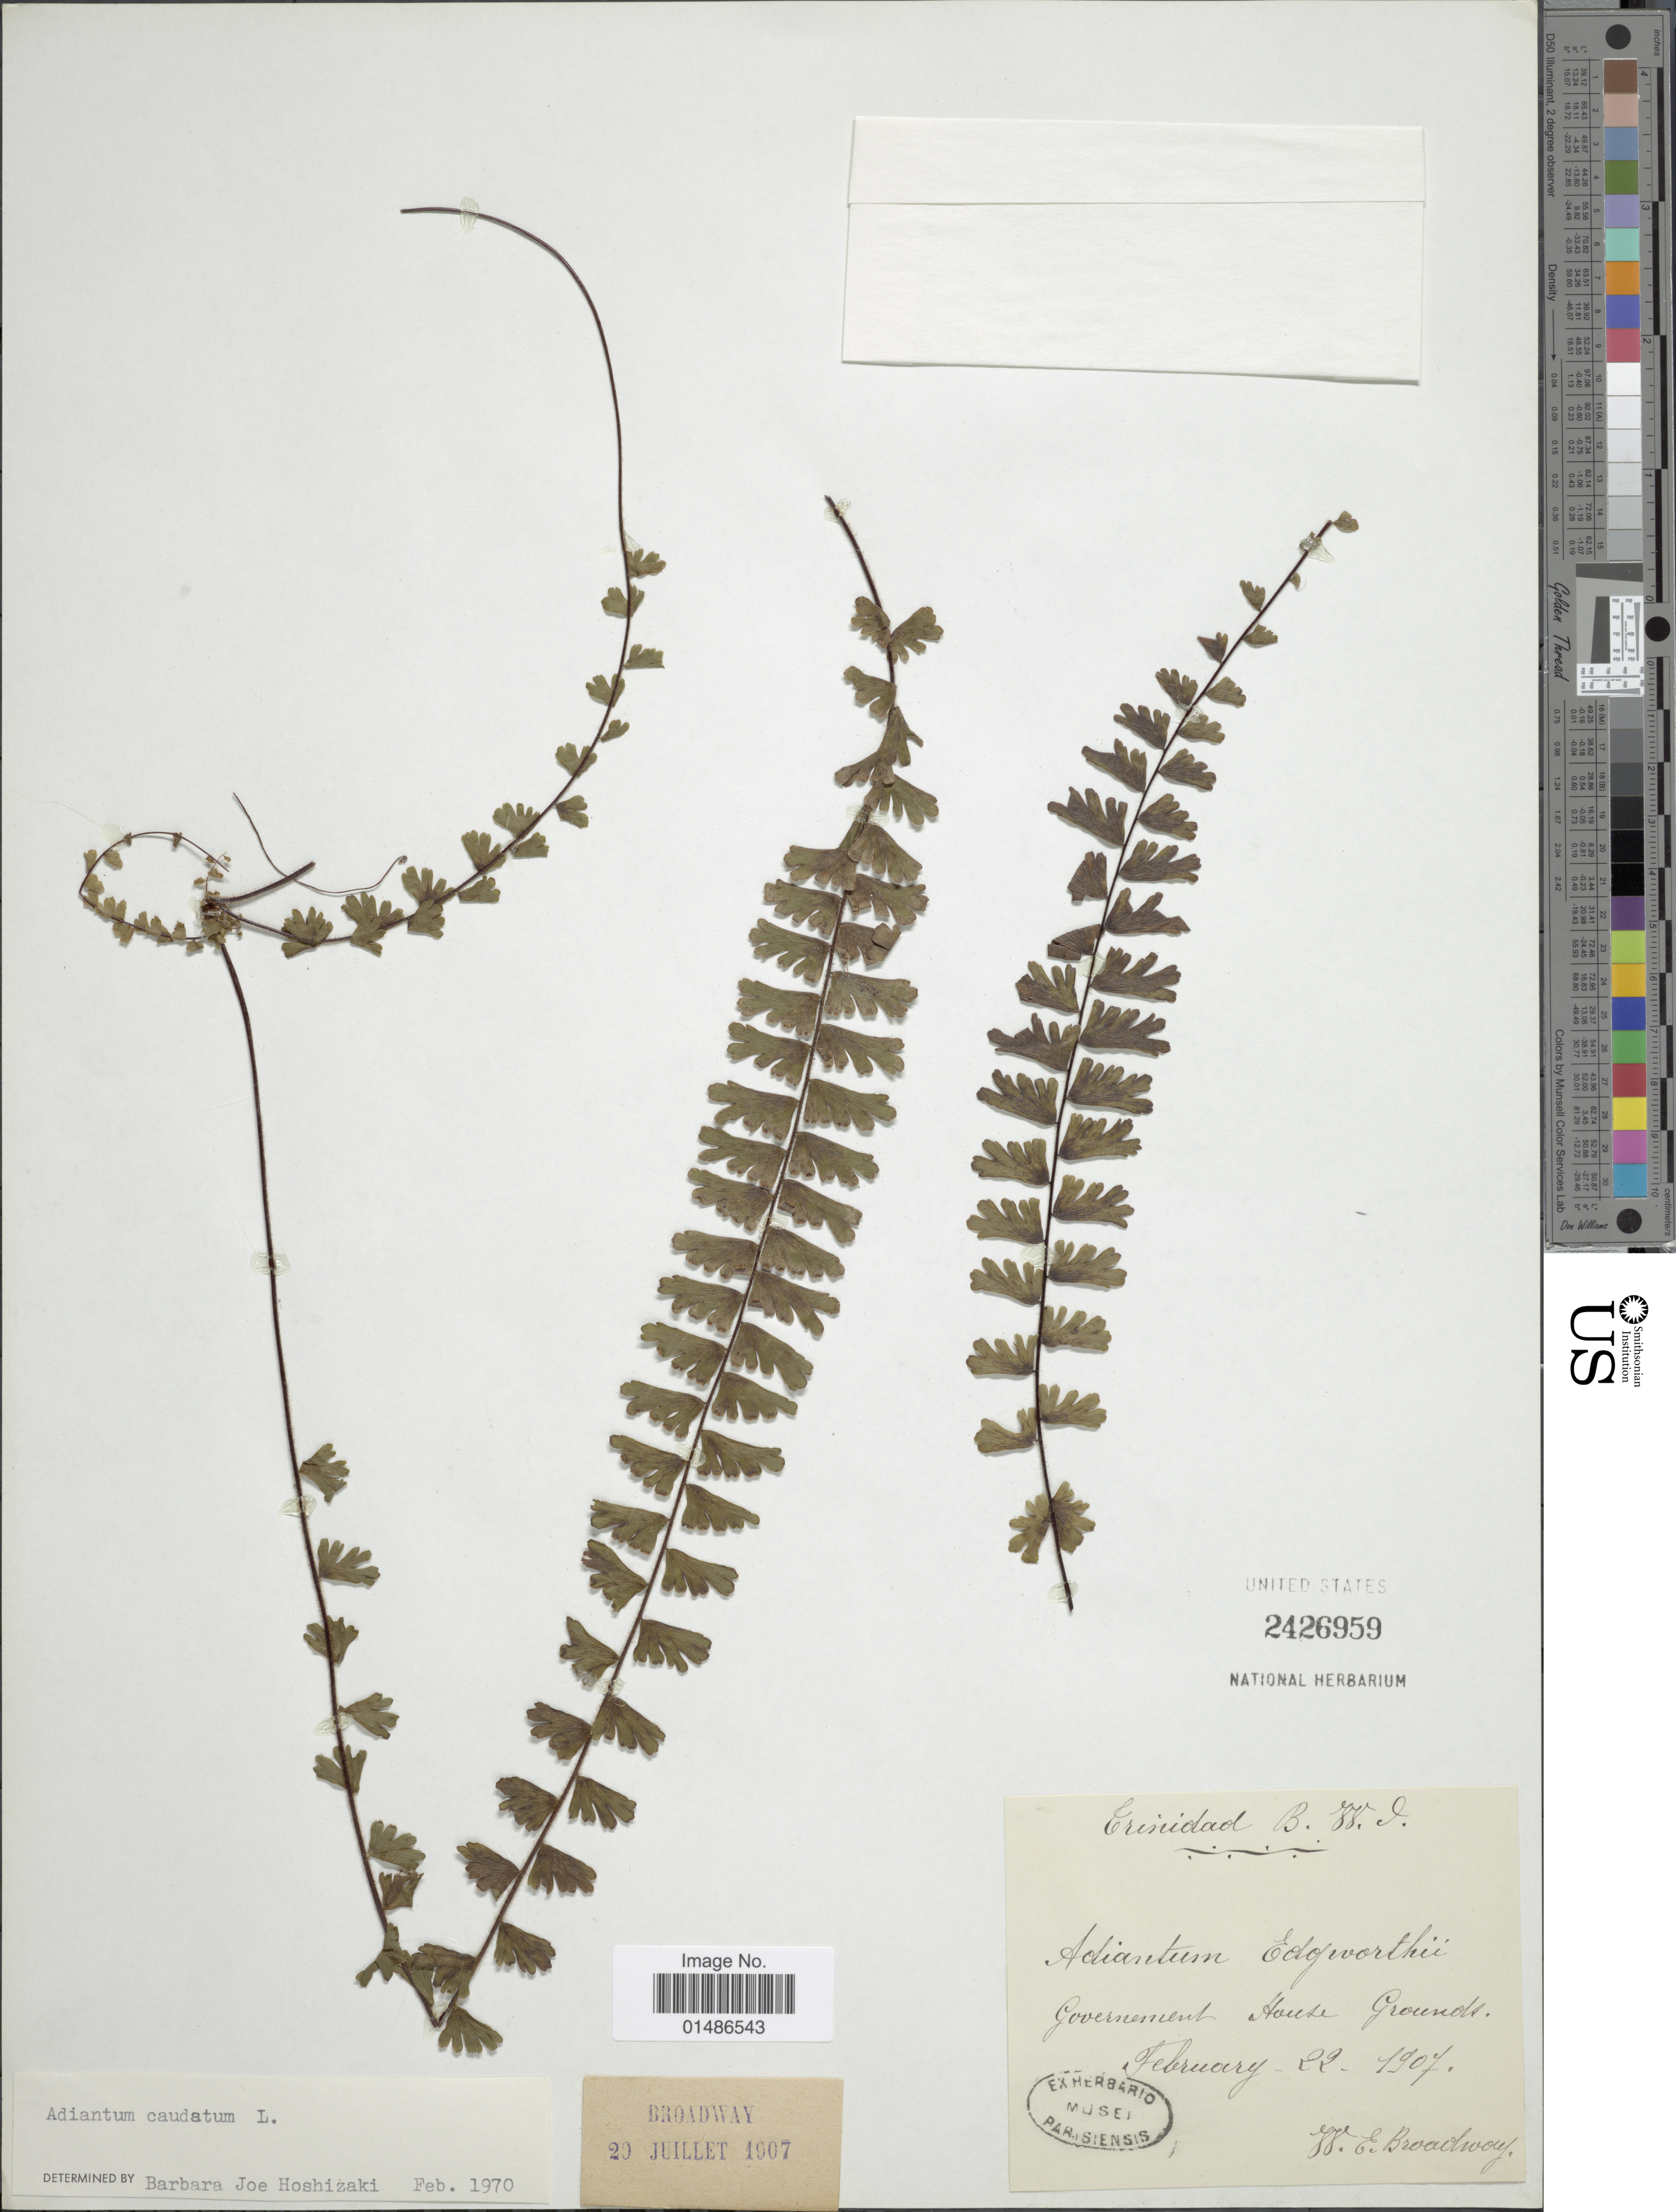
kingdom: Plantae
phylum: Tracheophyta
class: Polypodiopsida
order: Polypodiales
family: Pteridaceae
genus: Adiantum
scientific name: Adiantum caudatum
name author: L.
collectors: W. E. Broadway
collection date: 1907-02-22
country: Trinidad and Tobago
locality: Trinidad, B.W.I. Governement House Grounds.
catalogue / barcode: US 2426959